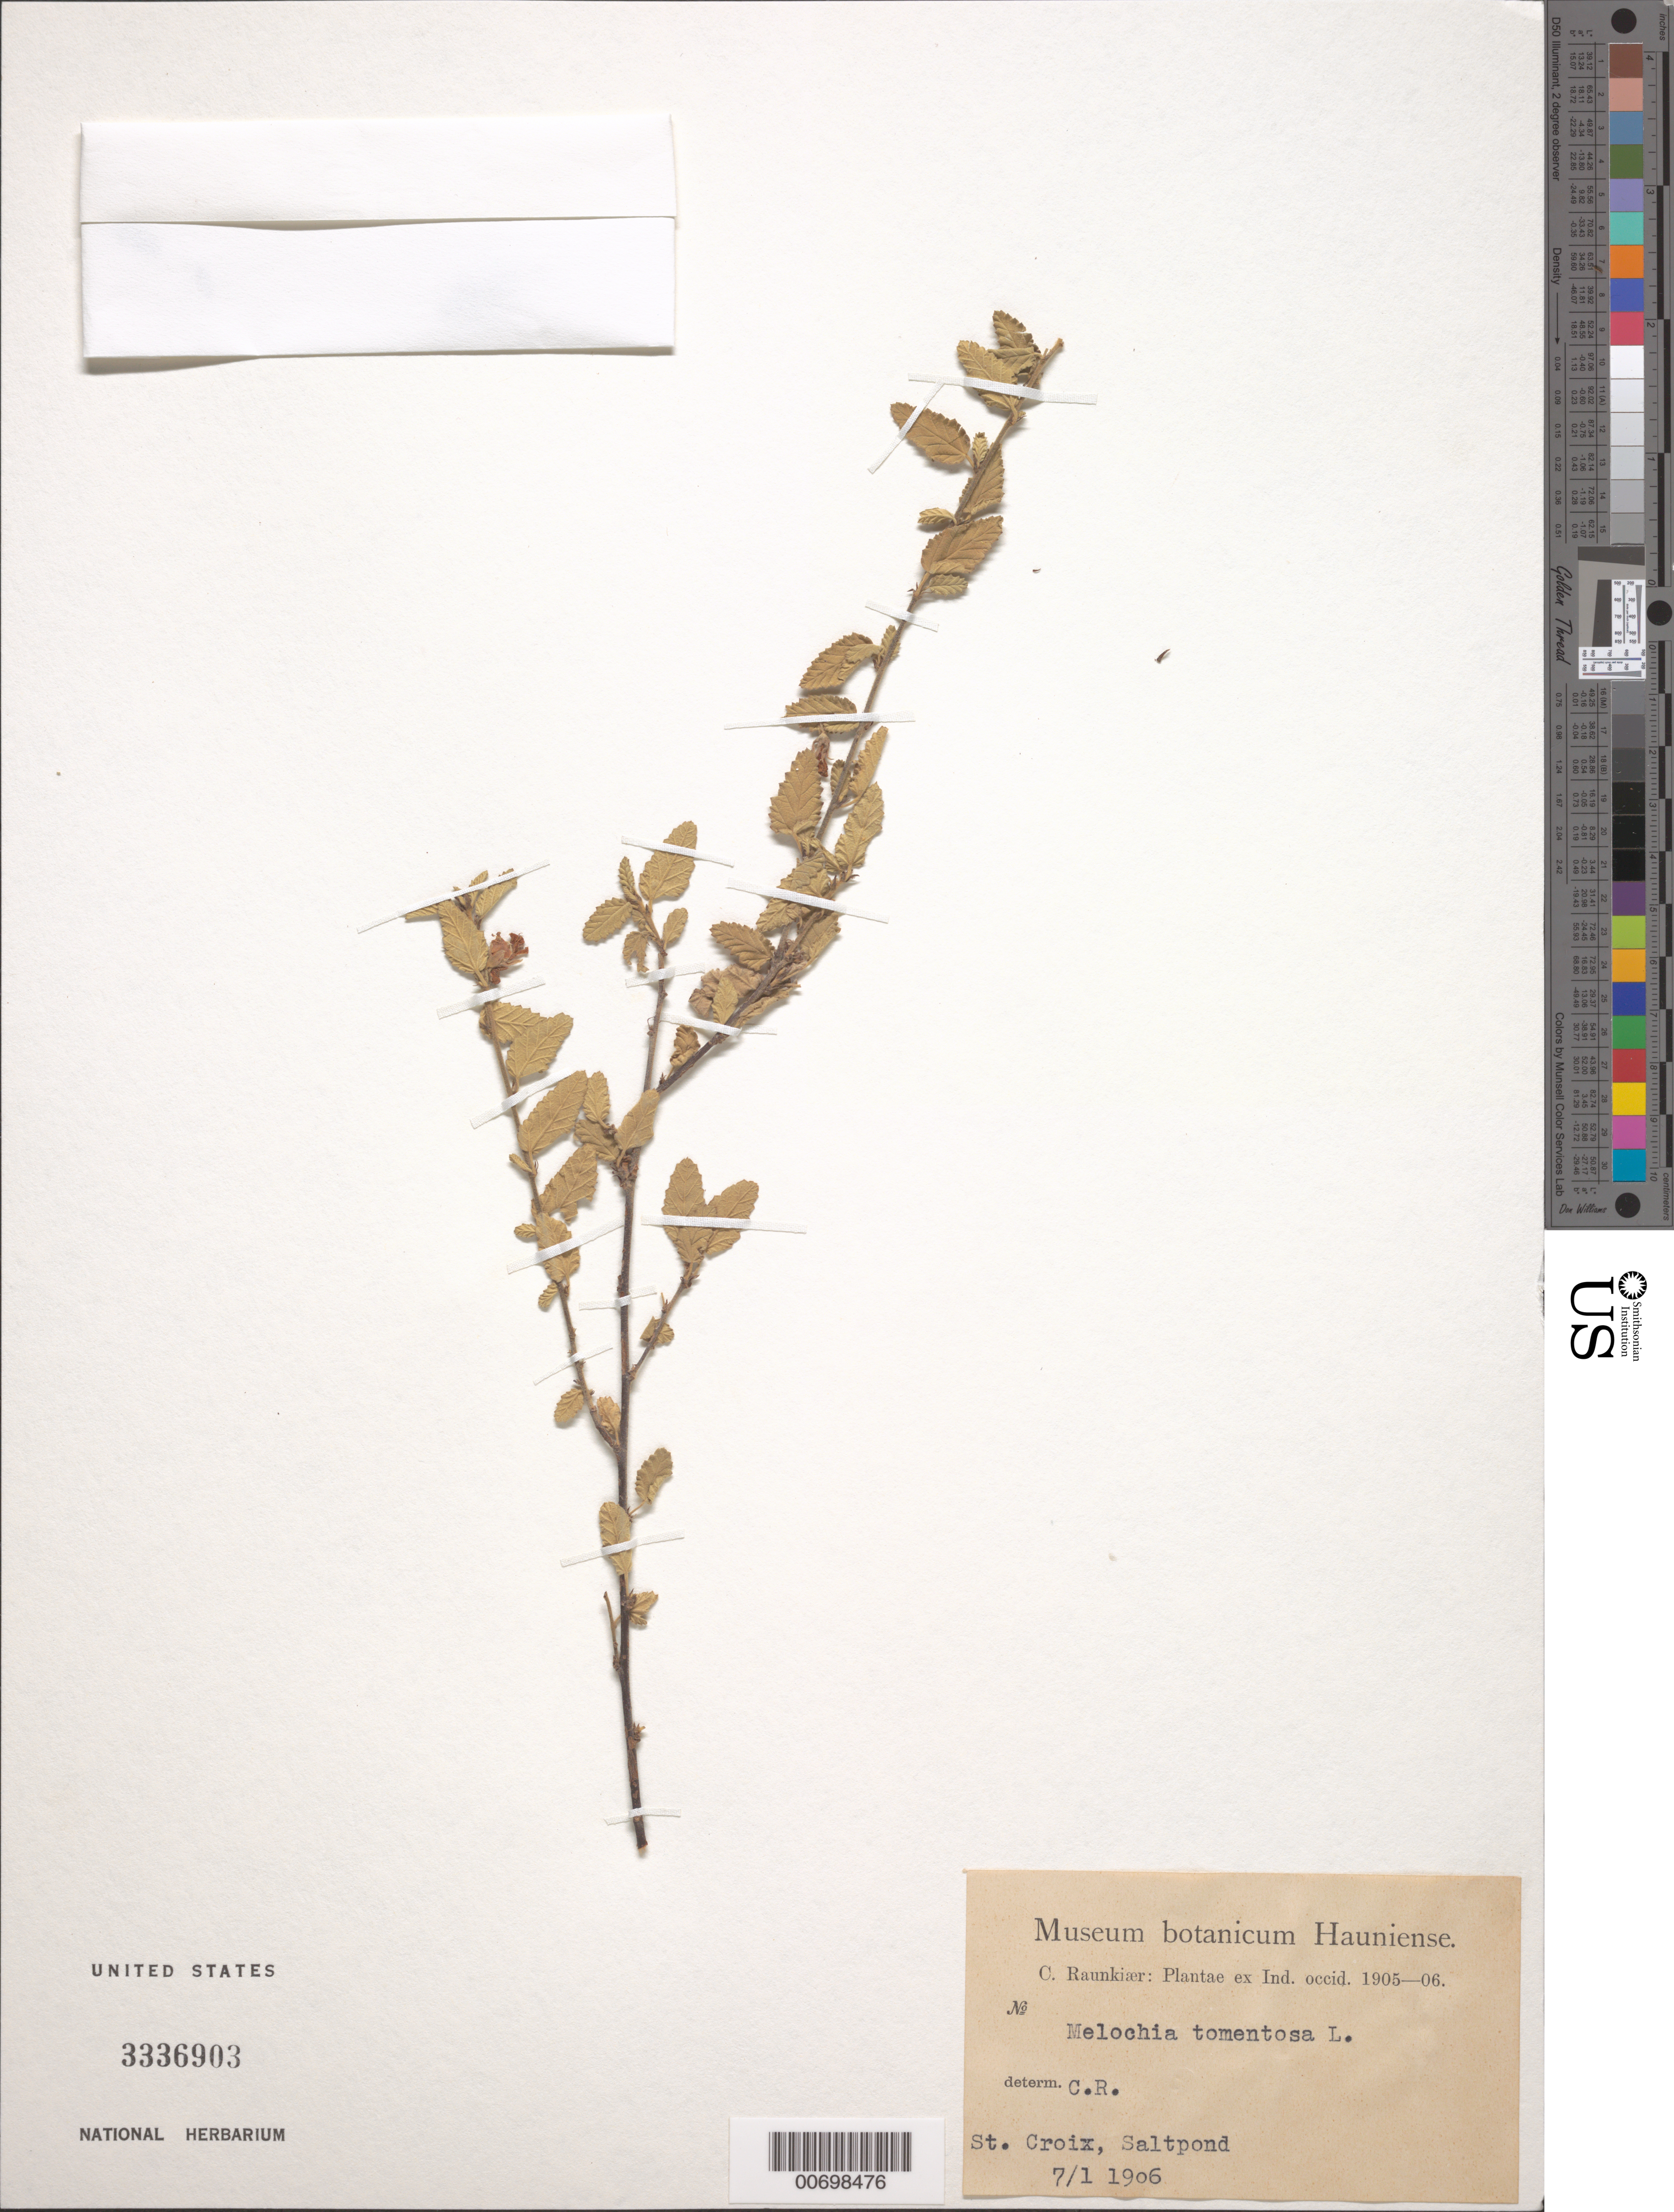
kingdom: Plantae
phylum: Tracheophyta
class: Magnoliopsida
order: Malvales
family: Malvaceae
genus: Melochia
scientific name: Melochia tomentosa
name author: L.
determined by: Raunkiær, C.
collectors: C. Raunkiær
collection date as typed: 01 Jul 1906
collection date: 1906-07-01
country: U.S. Virgin Islands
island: St. Croix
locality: Saltpond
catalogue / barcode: US 3336903